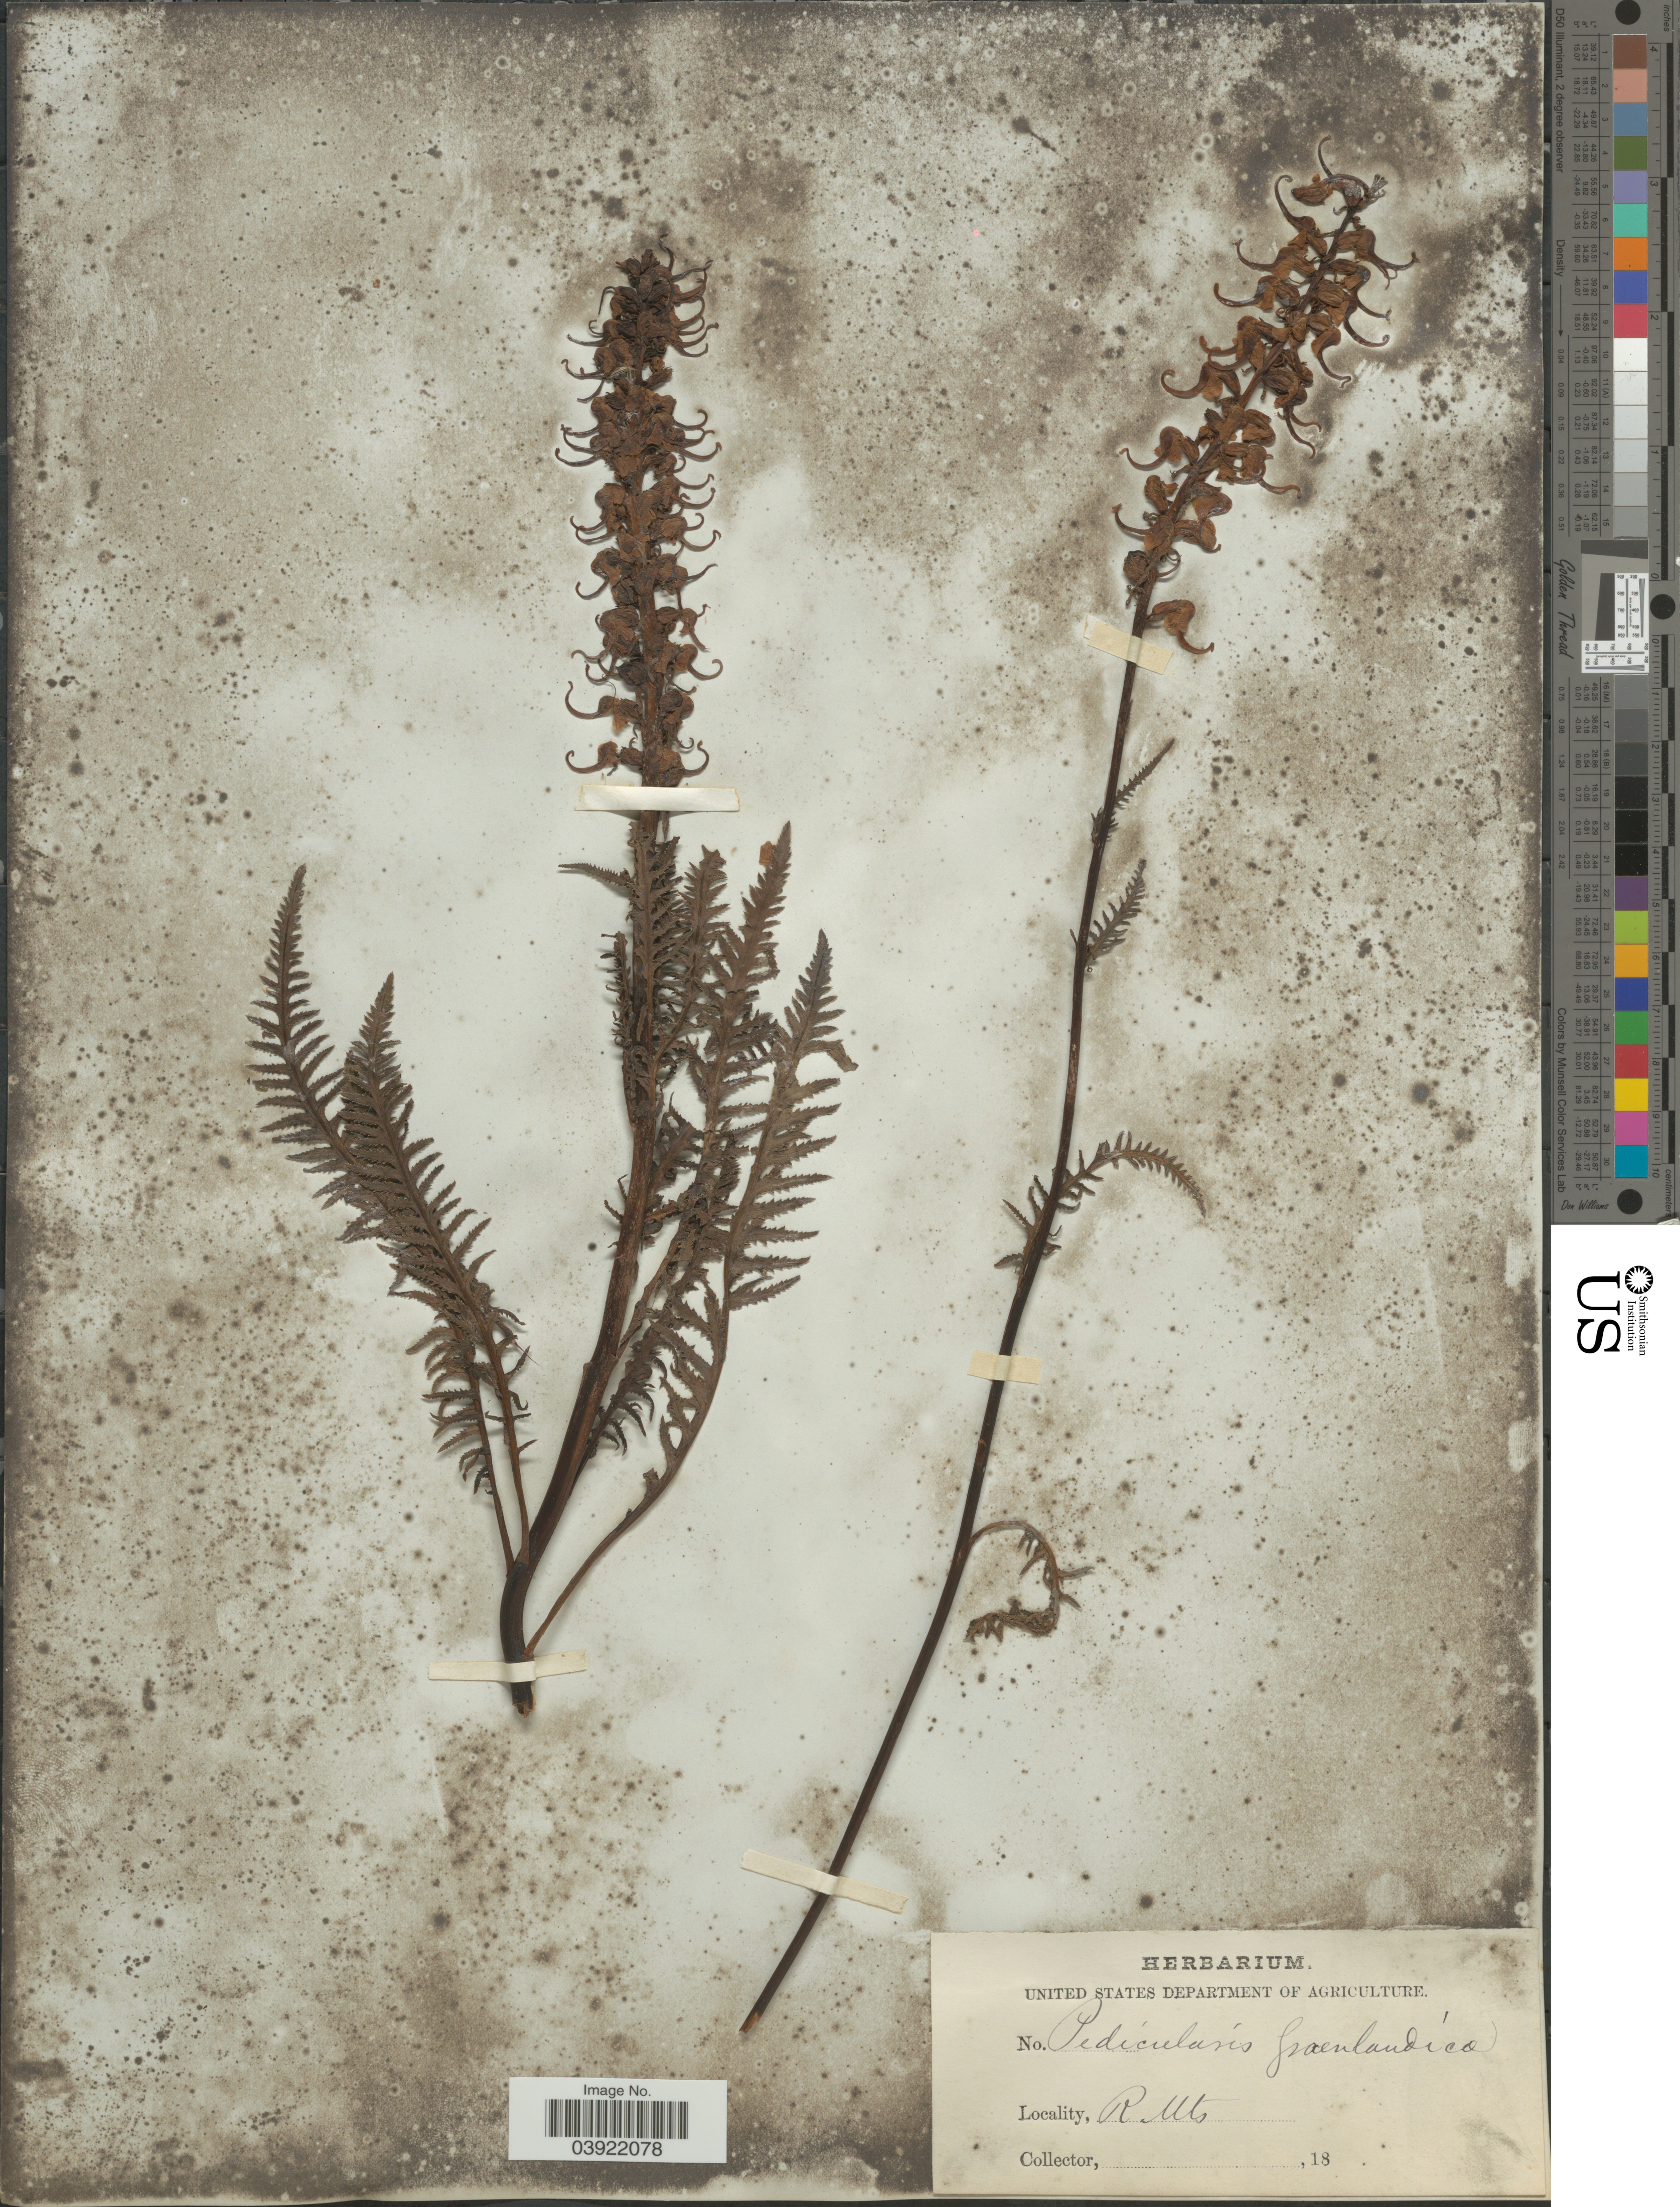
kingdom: Plantae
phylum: Tracheophyta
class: Magnoliopsida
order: Lamiales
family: Orobanchaceae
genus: Pedicularis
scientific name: Pedicularis groenlandica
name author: Retz.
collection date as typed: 18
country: United States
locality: R. Mts.